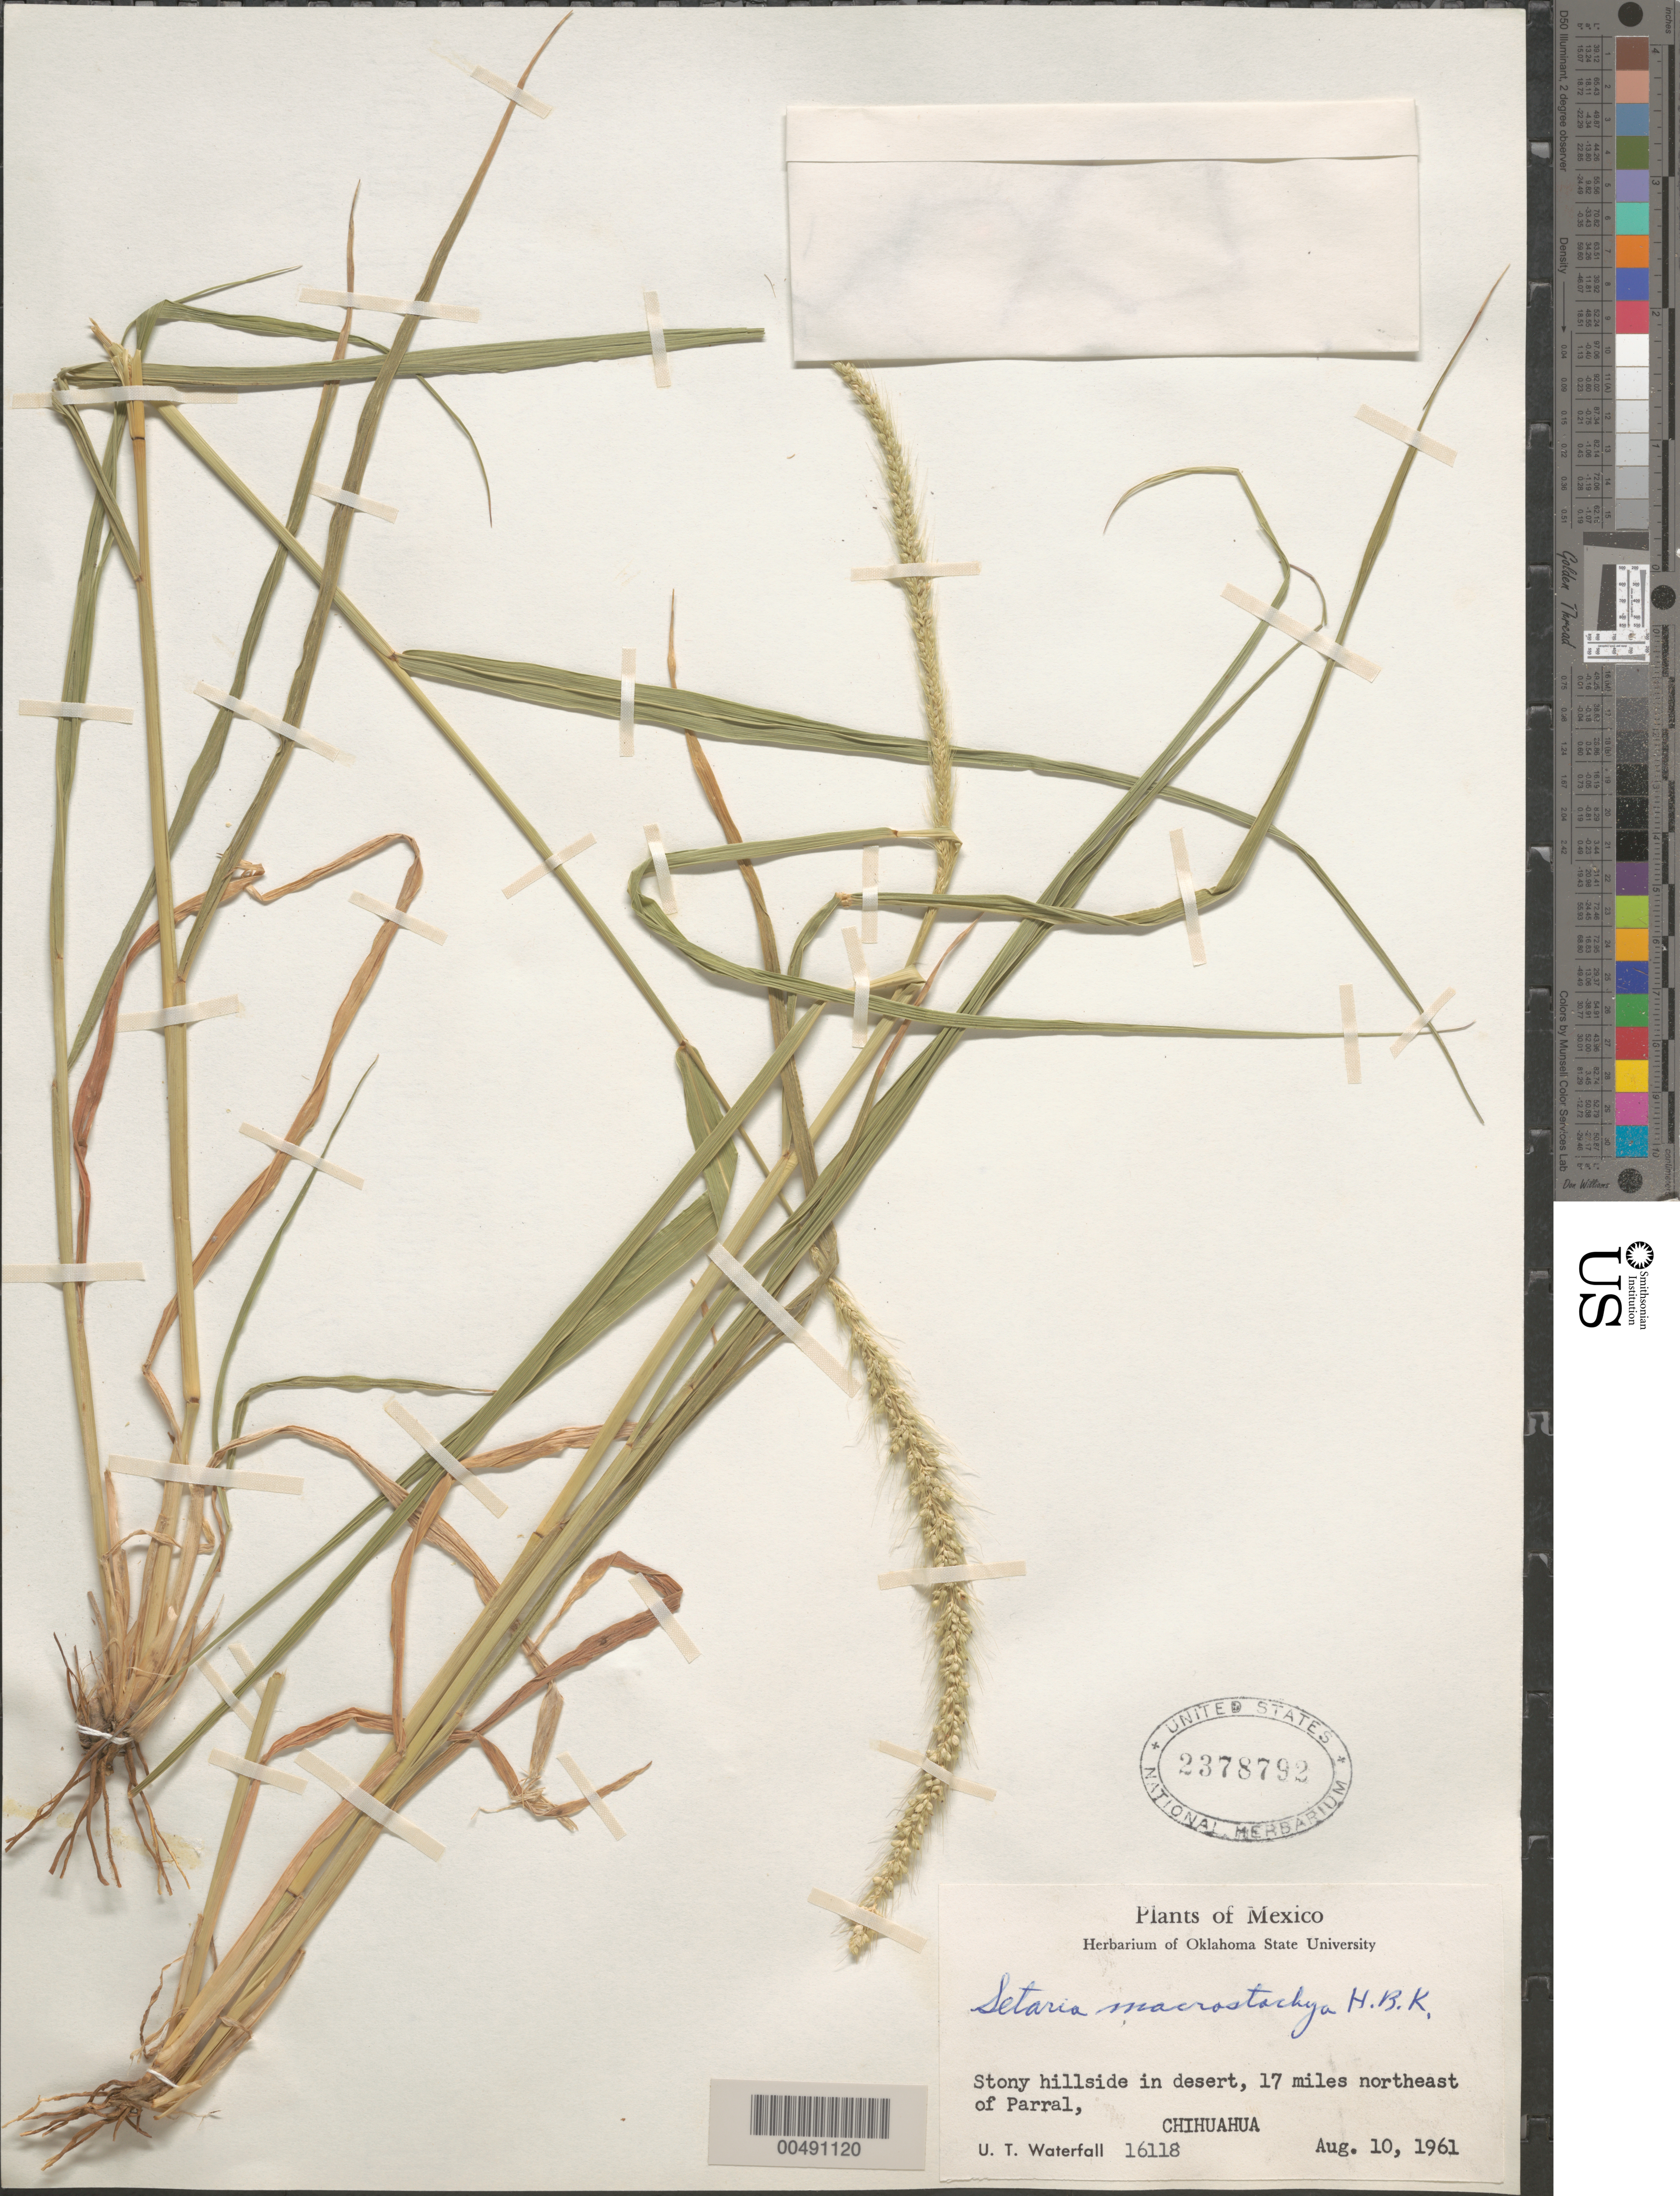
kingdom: Plantae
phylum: Tracheophyta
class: Liliopsida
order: Poales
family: Poaceae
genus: Setaria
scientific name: Setaria macrostachya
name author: Kunth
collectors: U. T. Waterfall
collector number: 16118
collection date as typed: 10 Aug 1961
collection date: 1961-08-10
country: Mexico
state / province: Chihuahua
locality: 17 mi NE of Parral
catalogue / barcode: US 2378792